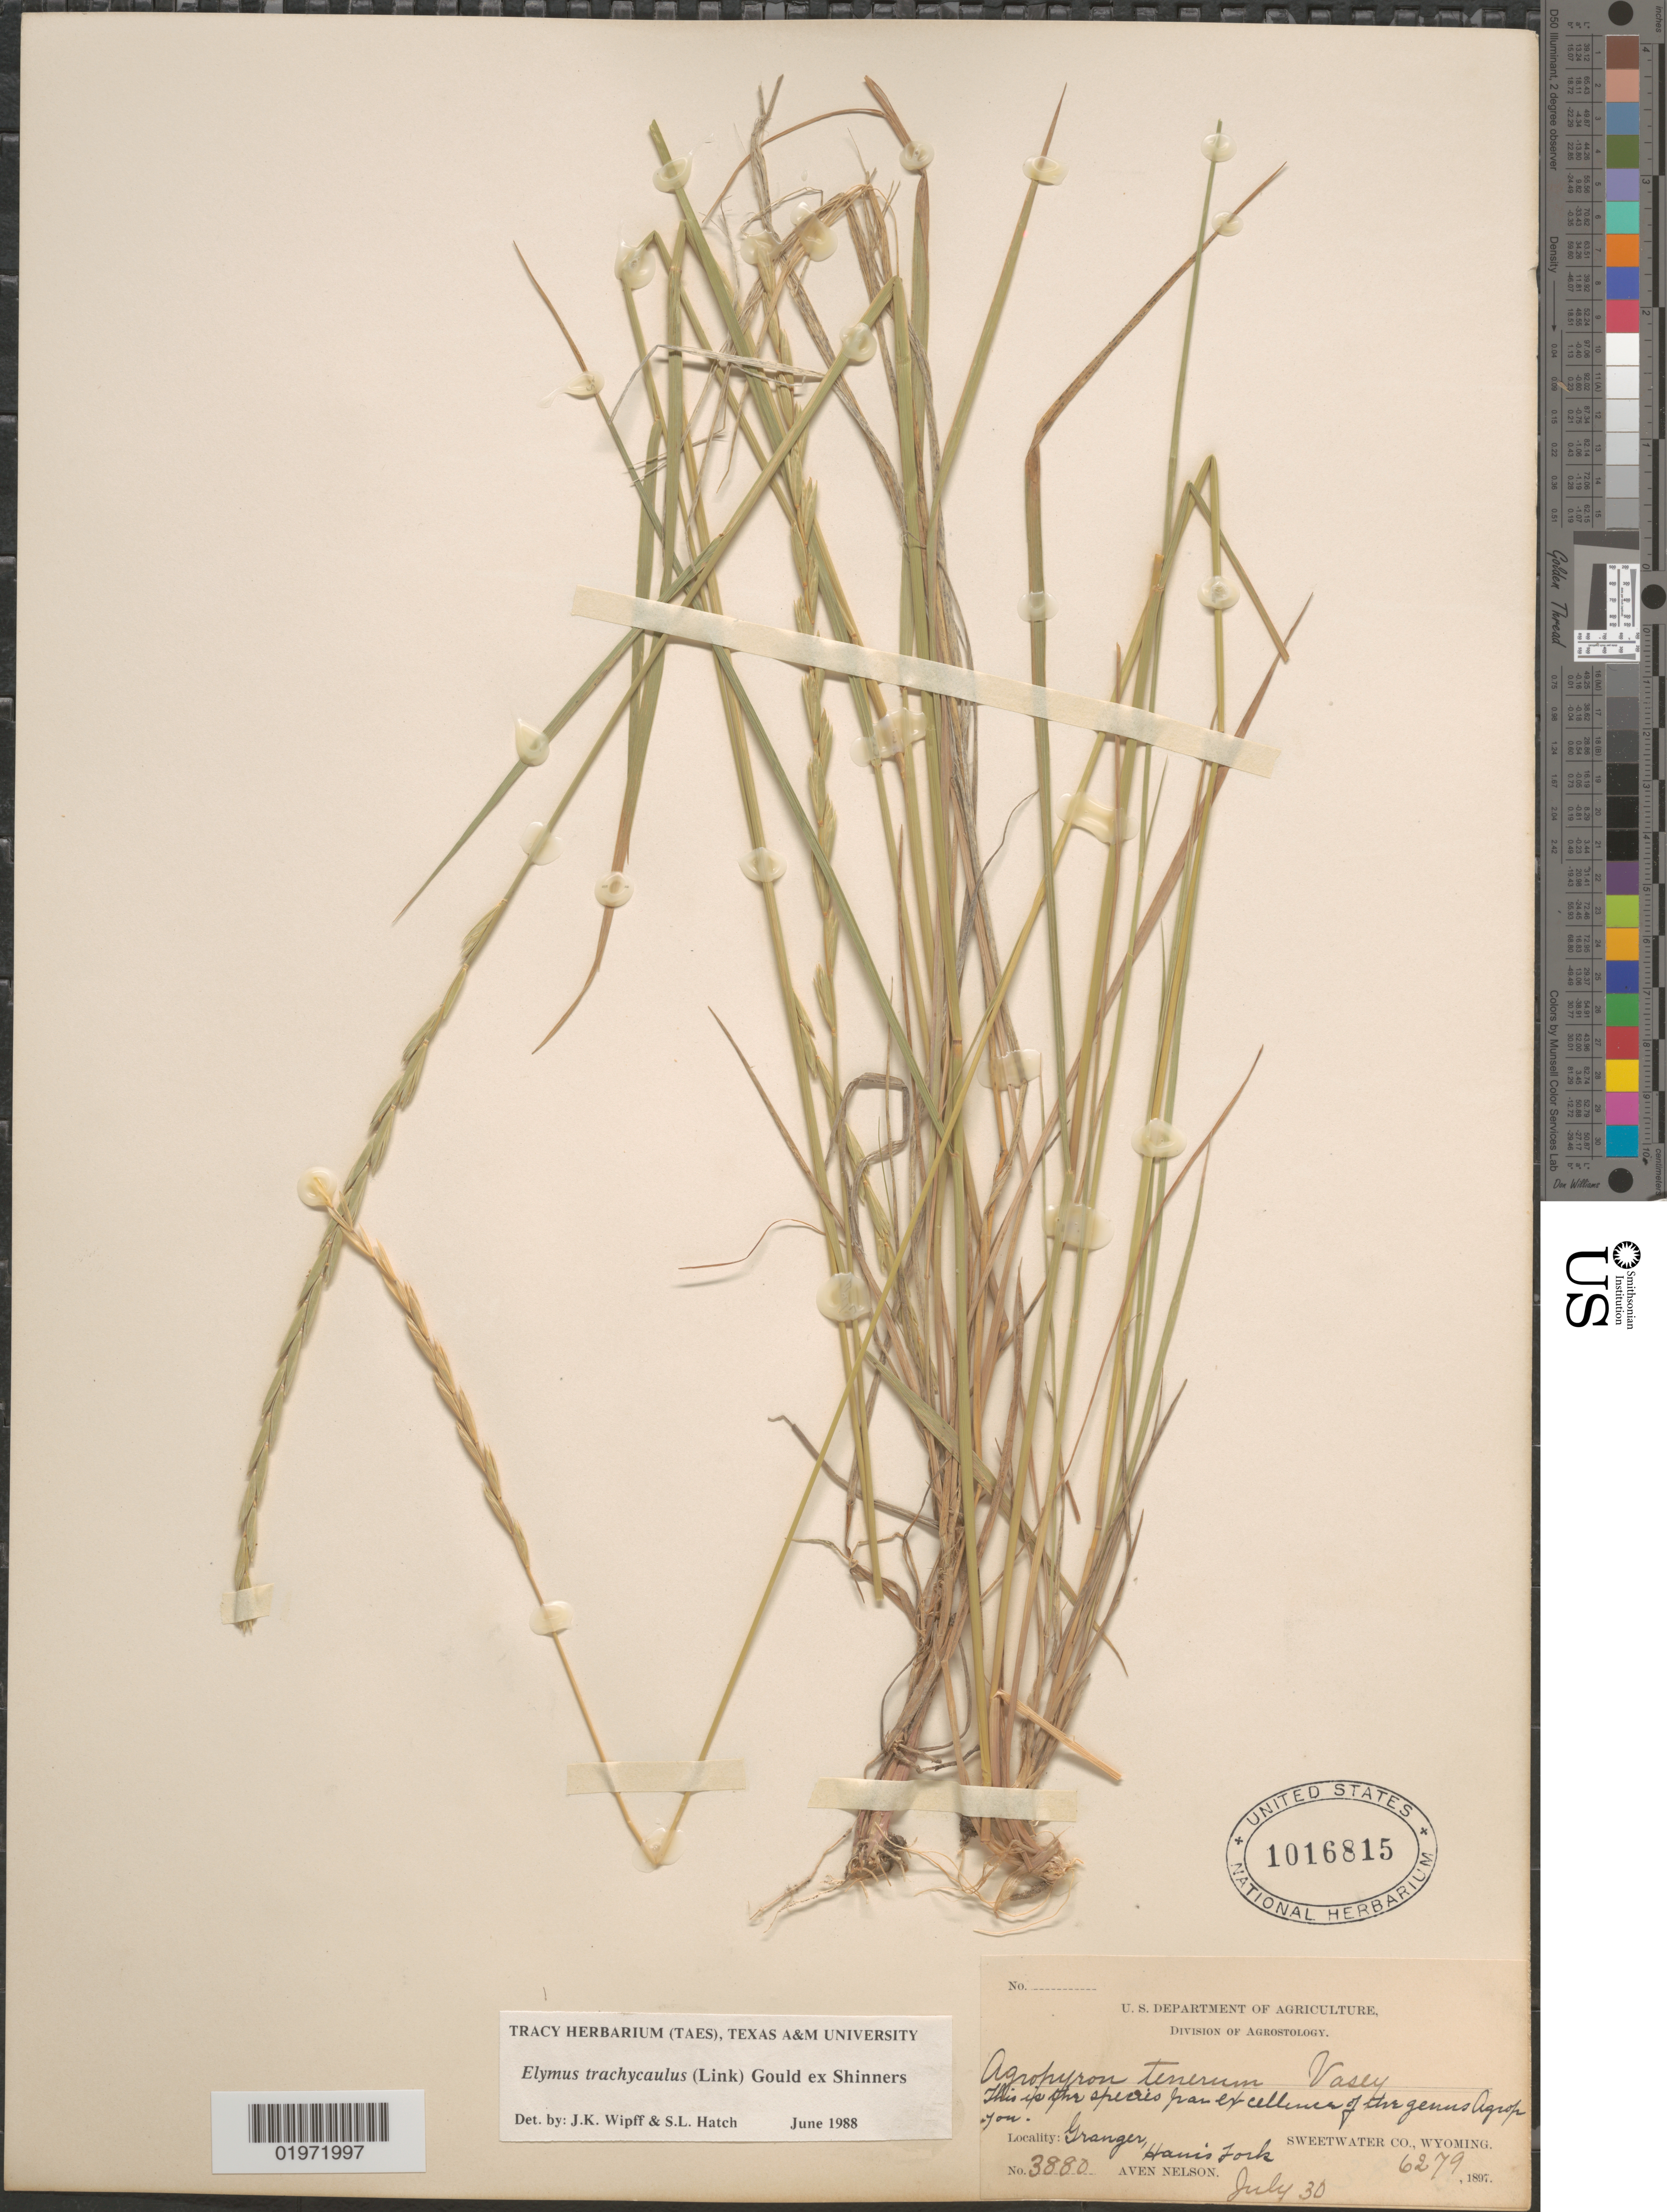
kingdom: Plantae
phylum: Tracheophyta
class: Liliopsida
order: Poales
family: Poaceae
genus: Elymus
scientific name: Elymus trachycaulus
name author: (Link) Gould ex Shinners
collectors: A. Nelson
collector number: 3880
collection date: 1897-07-30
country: United States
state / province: Wyoming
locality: Granger, Hanis Fork. Sweetwater Co.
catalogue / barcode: US 1016815